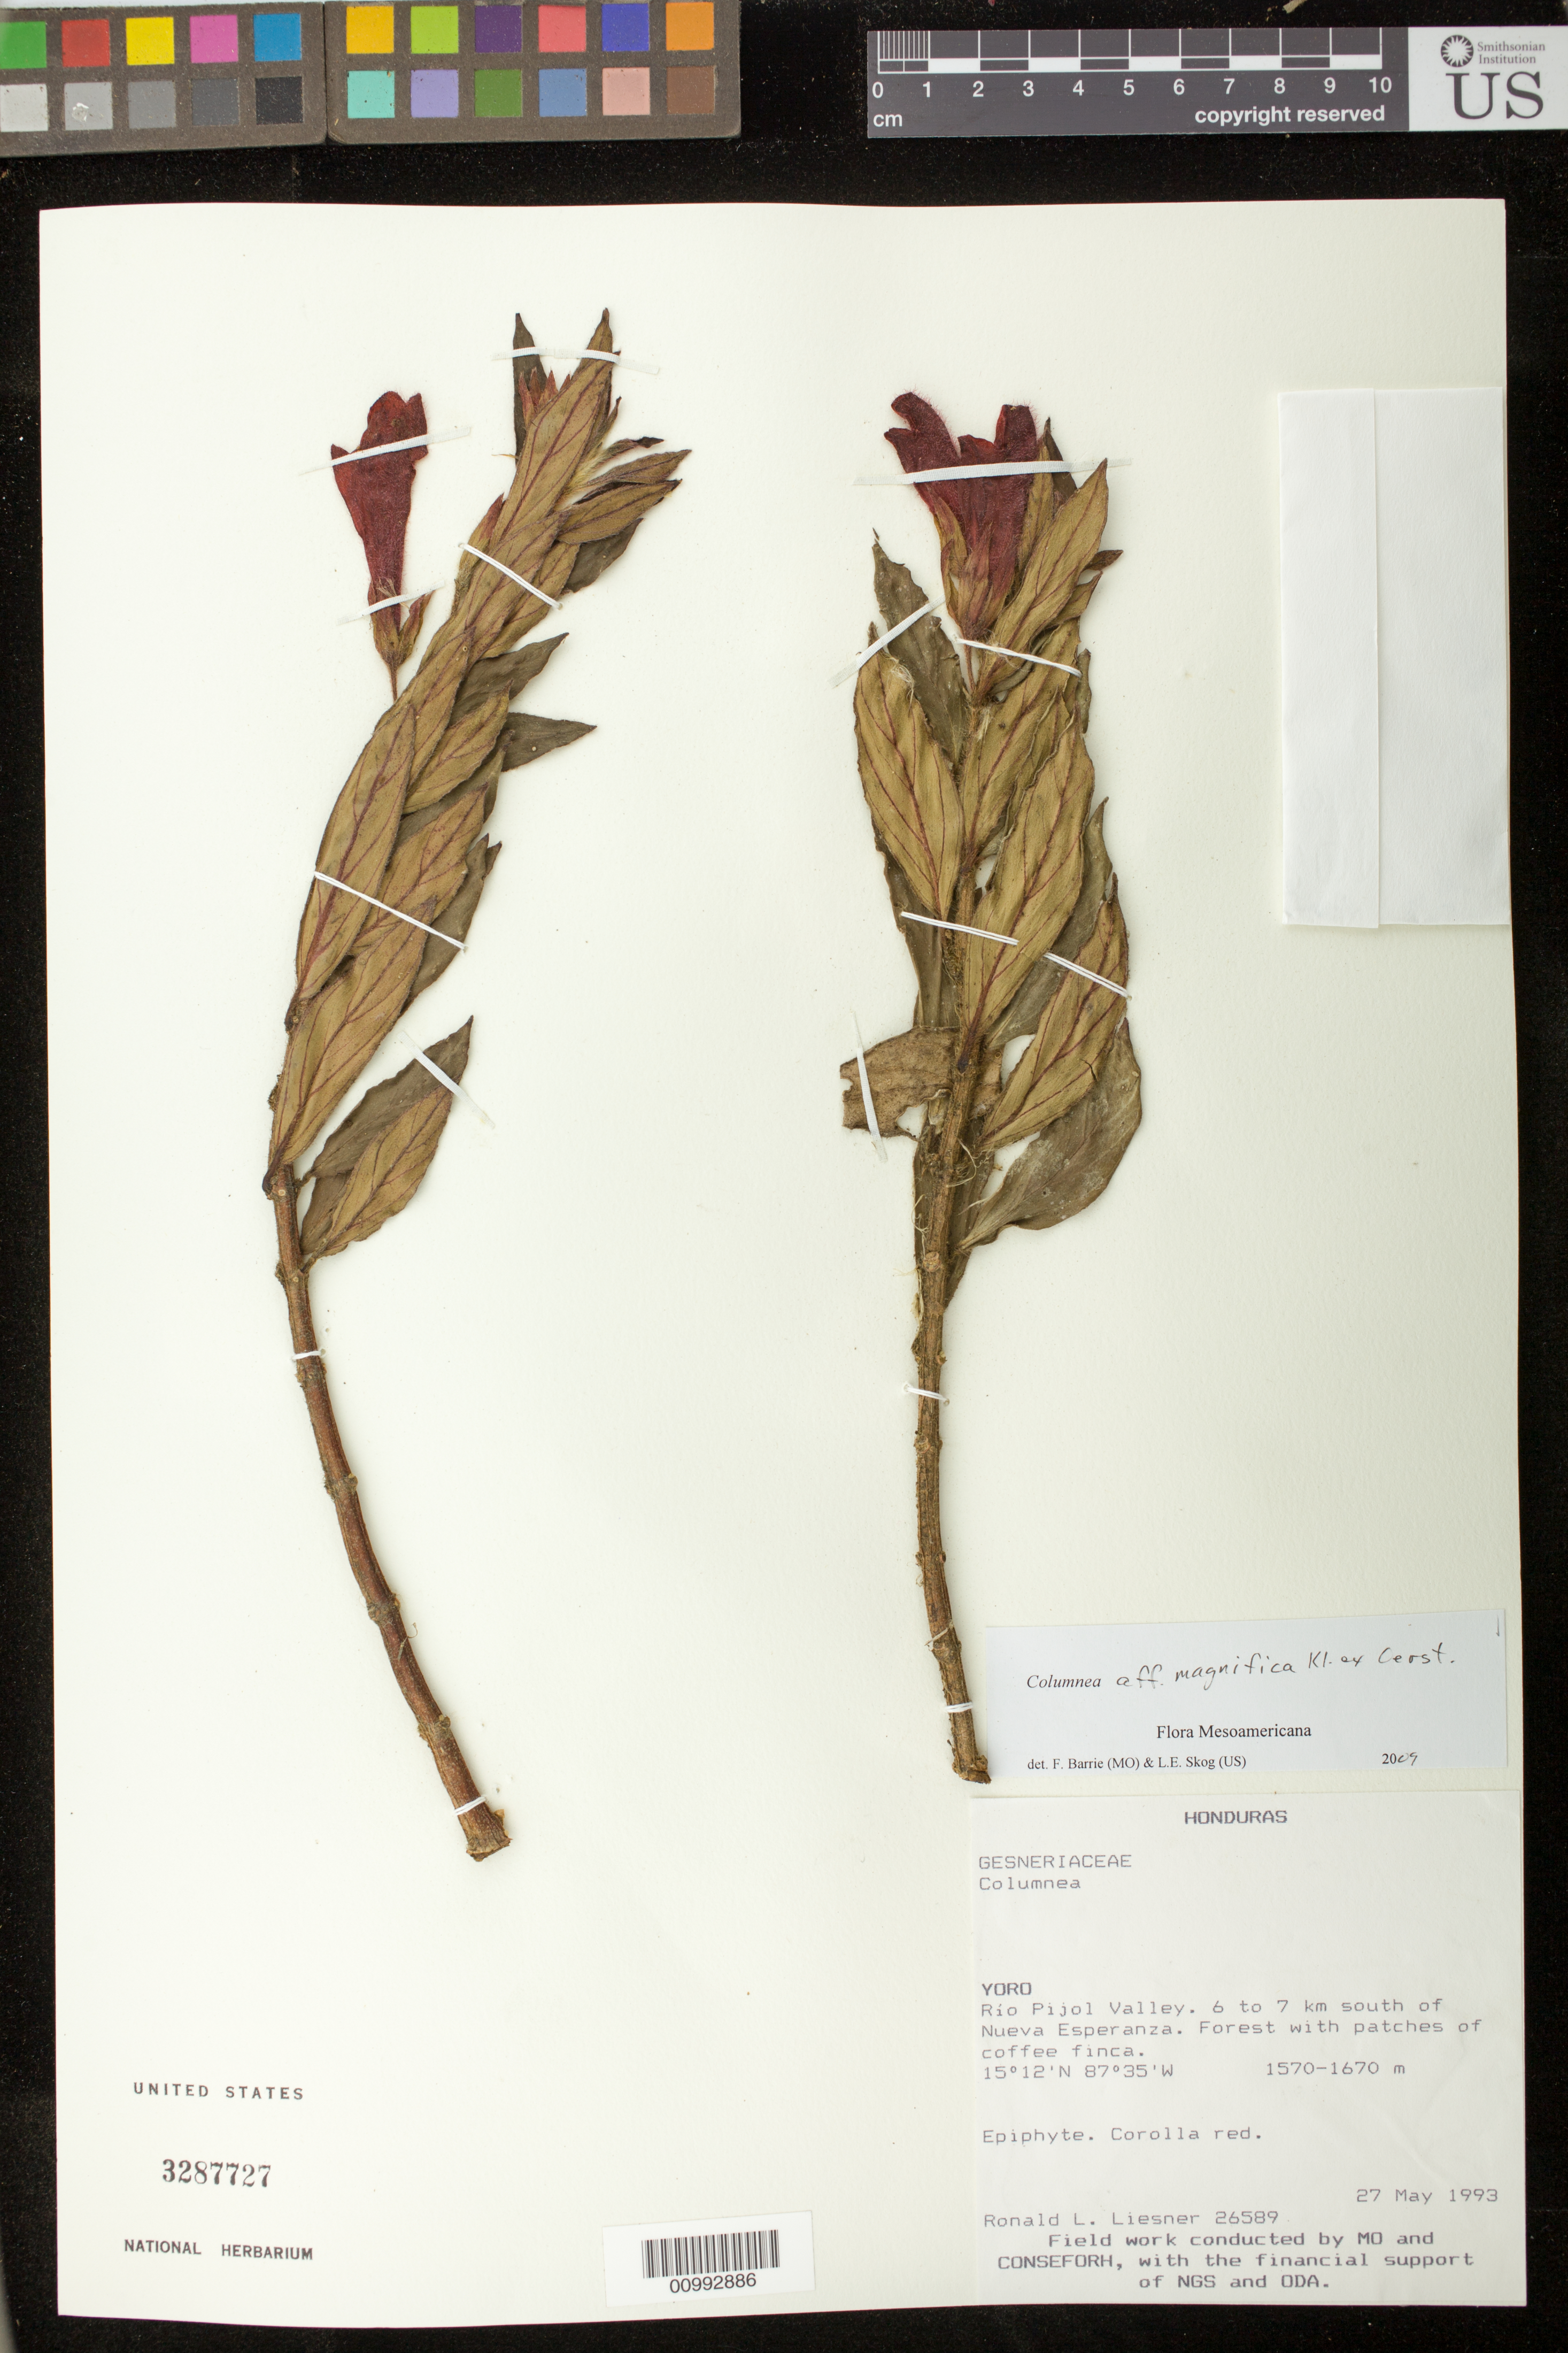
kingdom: Plantae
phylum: Tracheophyta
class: Magnoliopsida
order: Lamiales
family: Gesneriaceae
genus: Columnea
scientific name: Columnea magnifica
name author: Klotzsch ex Oerst.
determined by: Barrie, F. R.; Skog, Laurence E.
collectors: R. L. Liesner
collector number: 26589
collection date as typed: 27 May 1993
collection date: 1993-05-27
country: Honduras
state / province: Yoro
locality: Río Pijol Valley, 6-7 km S of Nueva Esperanza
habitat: Forest with patches of coffee finca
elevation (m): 1570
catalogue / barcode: US 3287727